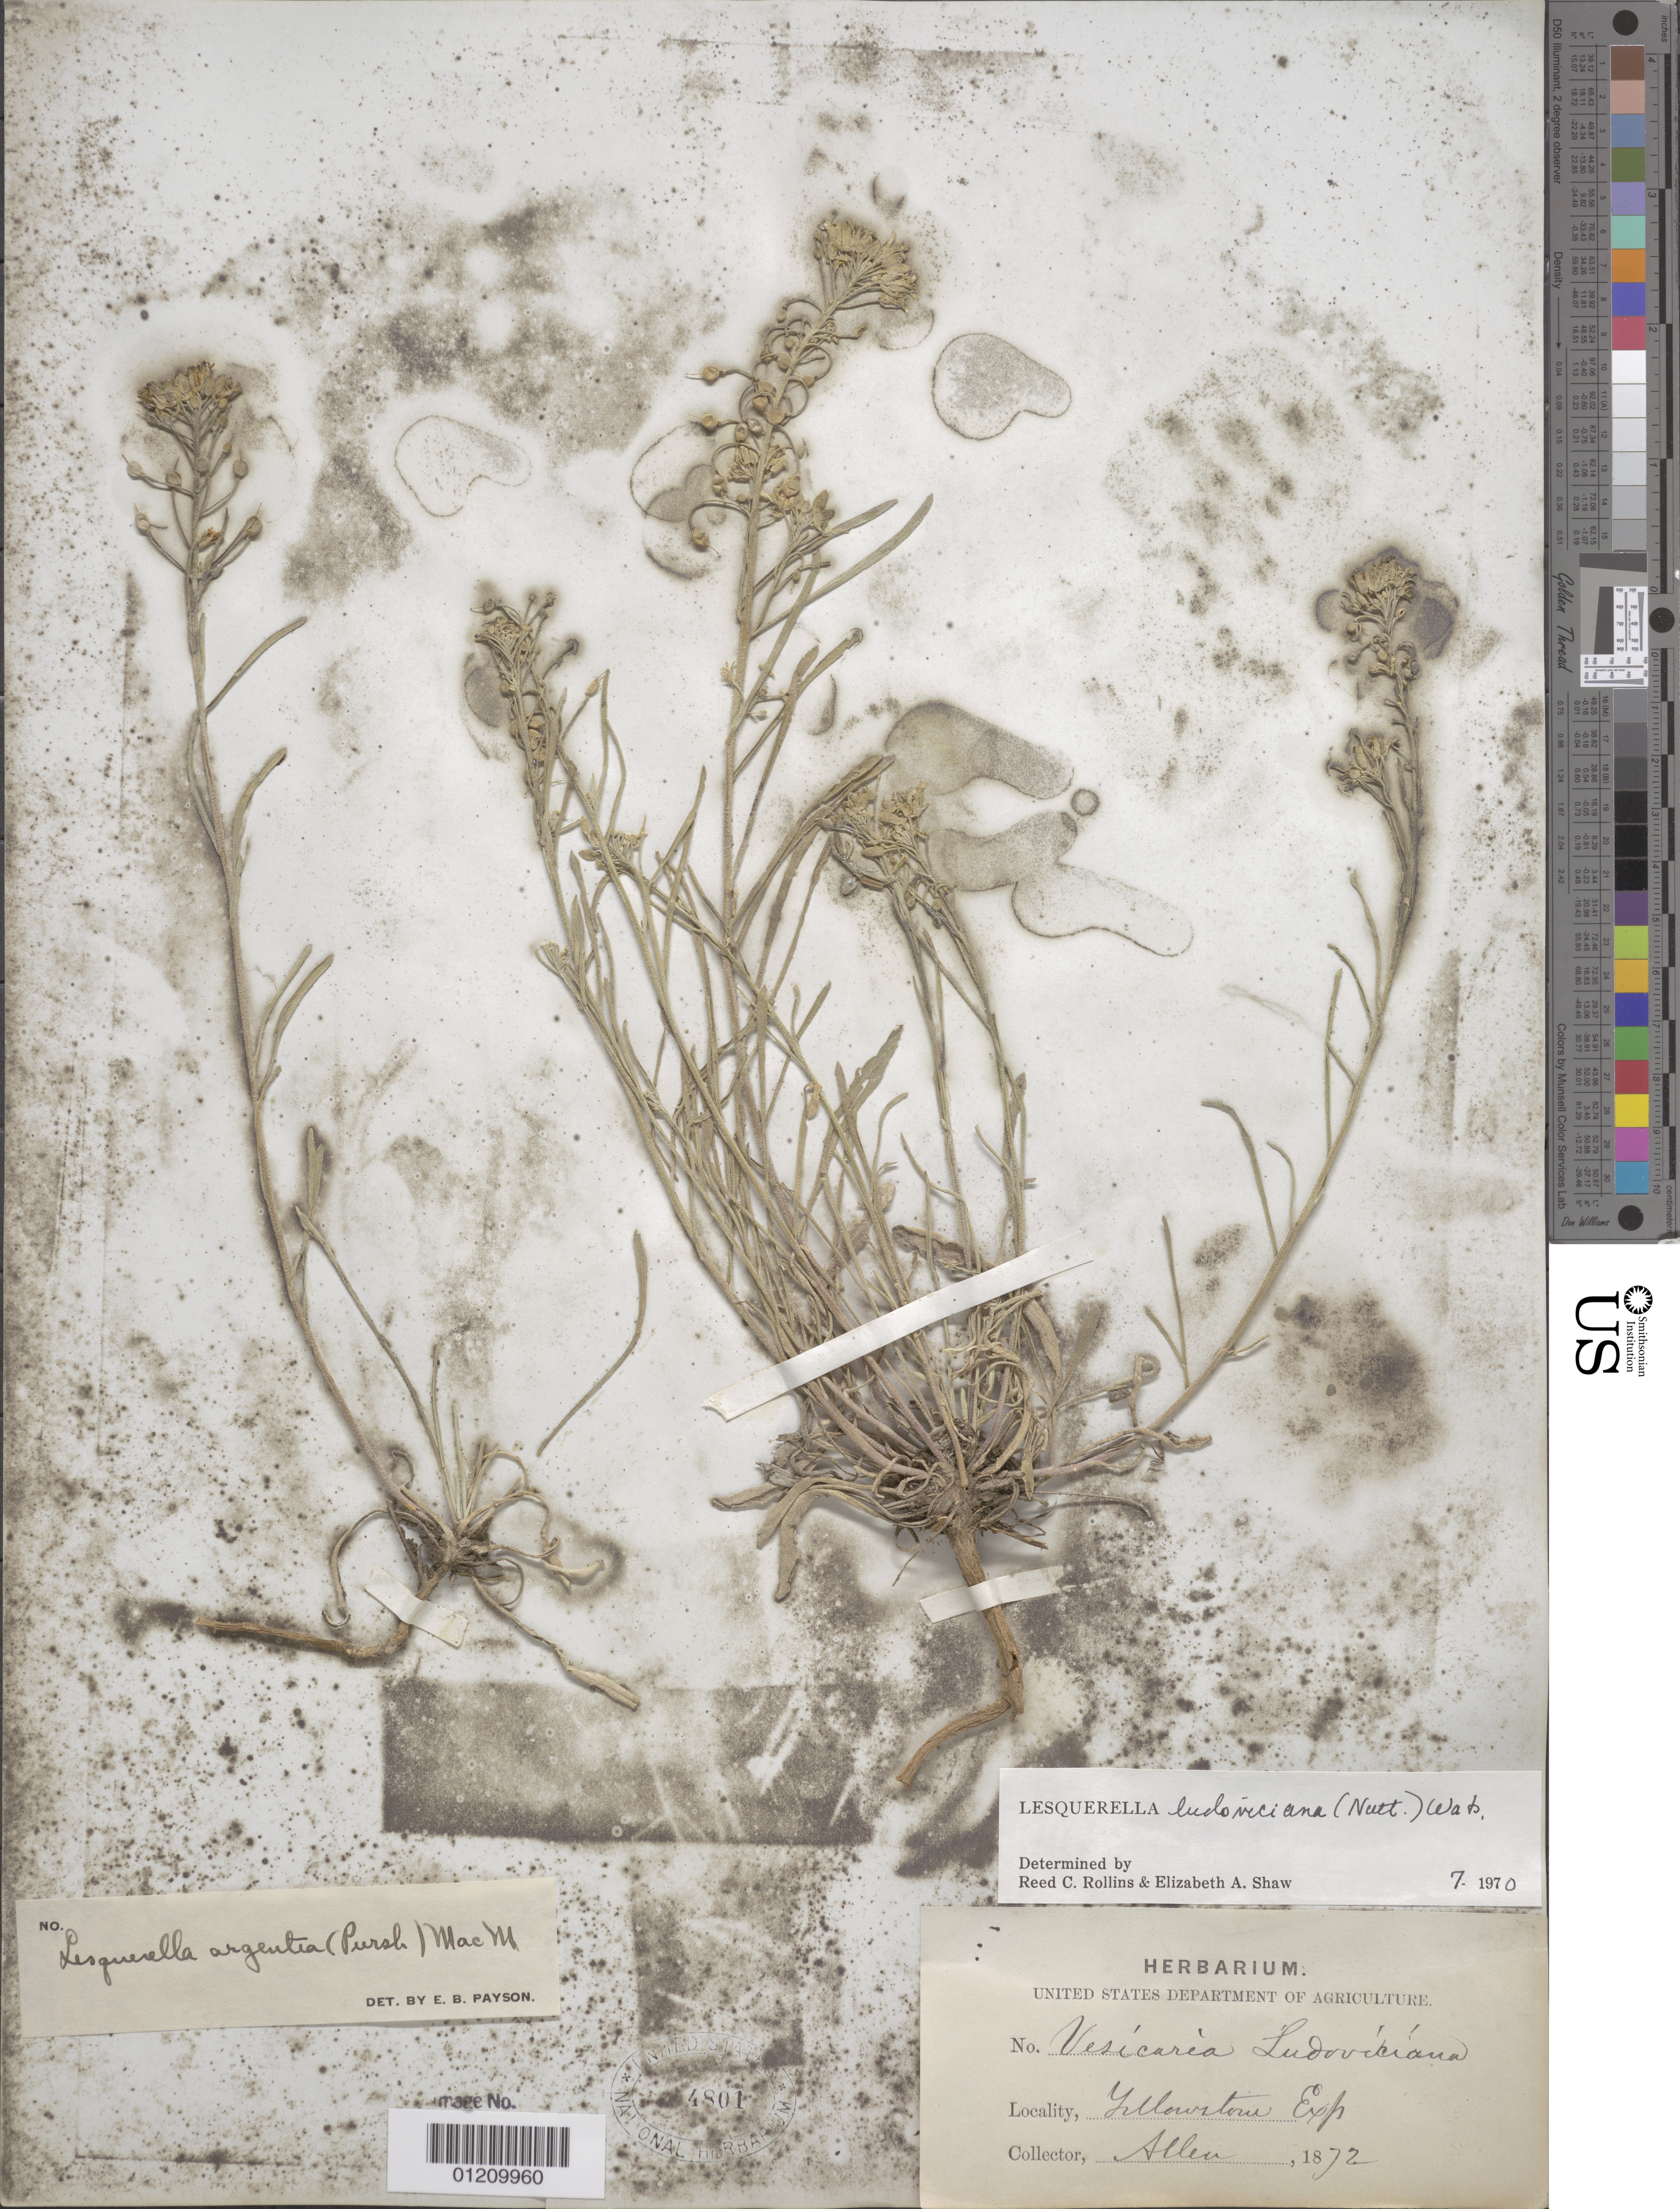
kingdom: Plantae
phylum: Tracheophyta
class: Magnoliopsida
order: Brassicales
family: Brassicaceae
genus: Lesquerella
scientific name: Lesquerella ludoviciana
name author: (Nutt.) S. Watson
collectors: -- Allen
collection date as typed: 1873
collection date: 1873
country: United States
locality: Yellowstone Exp.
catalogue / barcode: US 4801